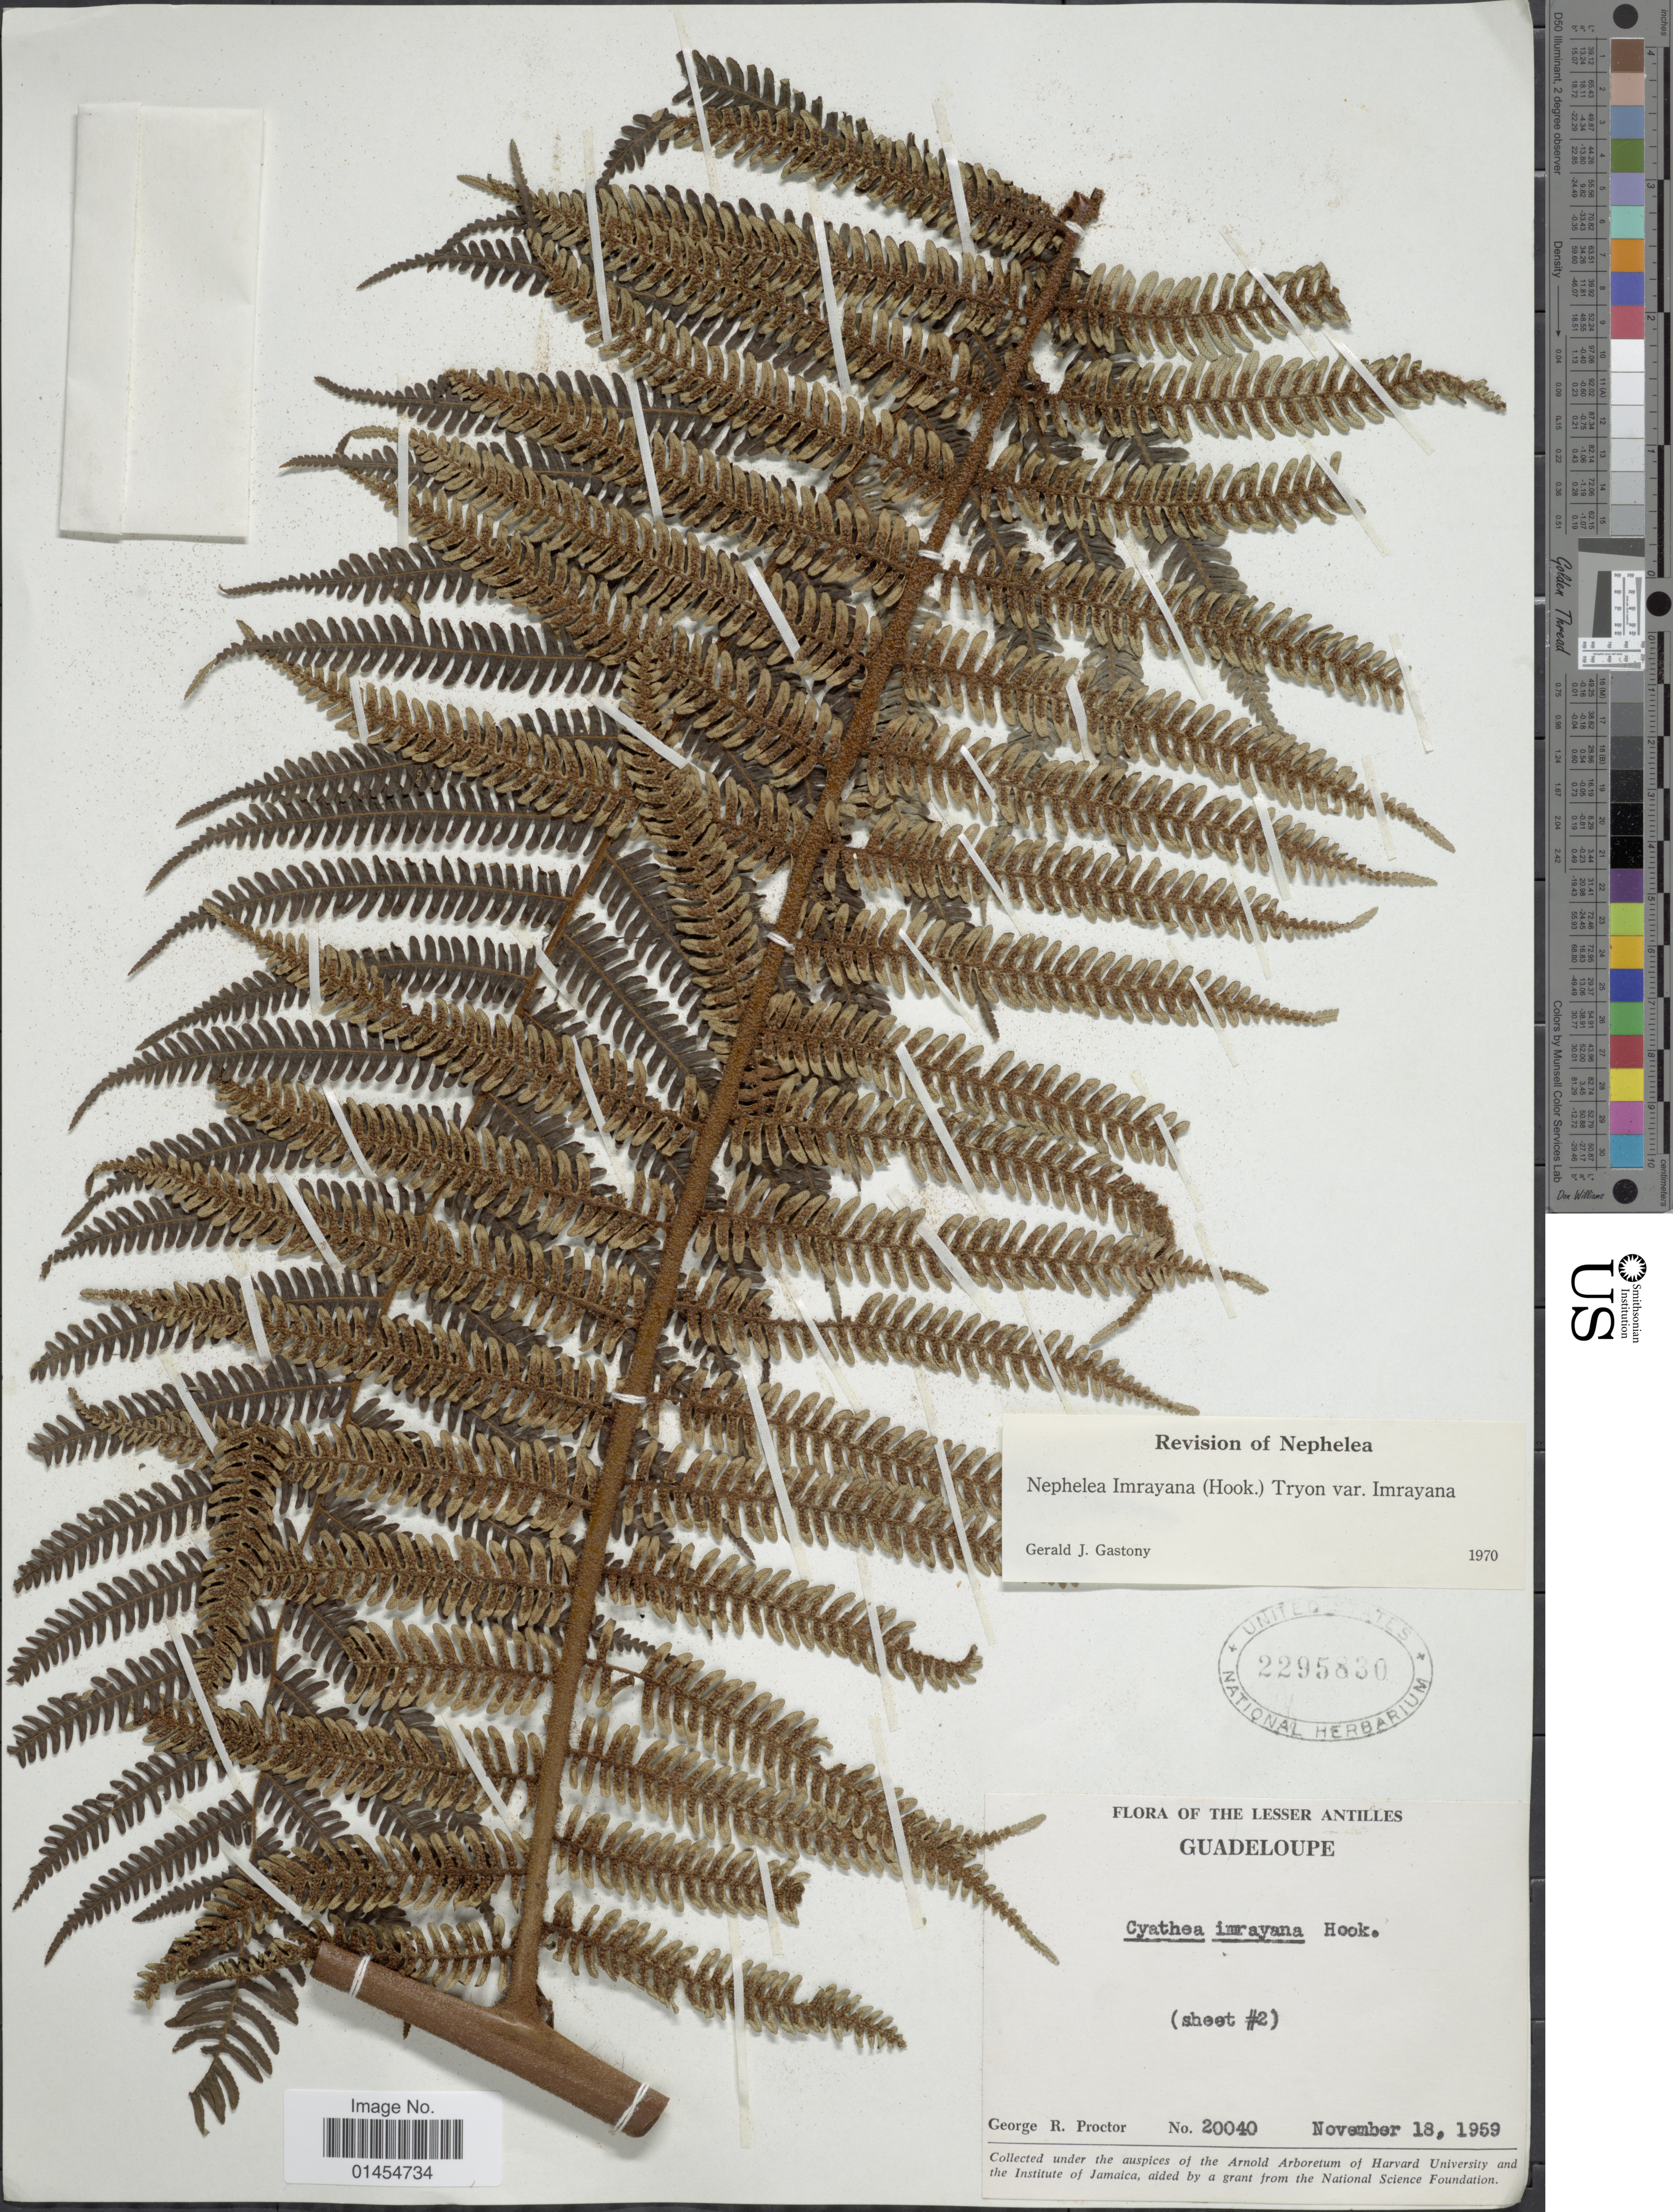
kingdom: Plantae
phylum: Tracheophyta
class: Polypodiopsida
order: Cyatheales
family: Cyatheaceae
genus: Alsophila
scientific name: Alsophila imrayana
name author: (Hook.) D.S. Conant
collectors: G. R. Proctor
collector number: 20040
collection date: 1959-11-18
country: Guadeloupe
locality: Lesser Antilles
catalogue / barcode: US 2295830